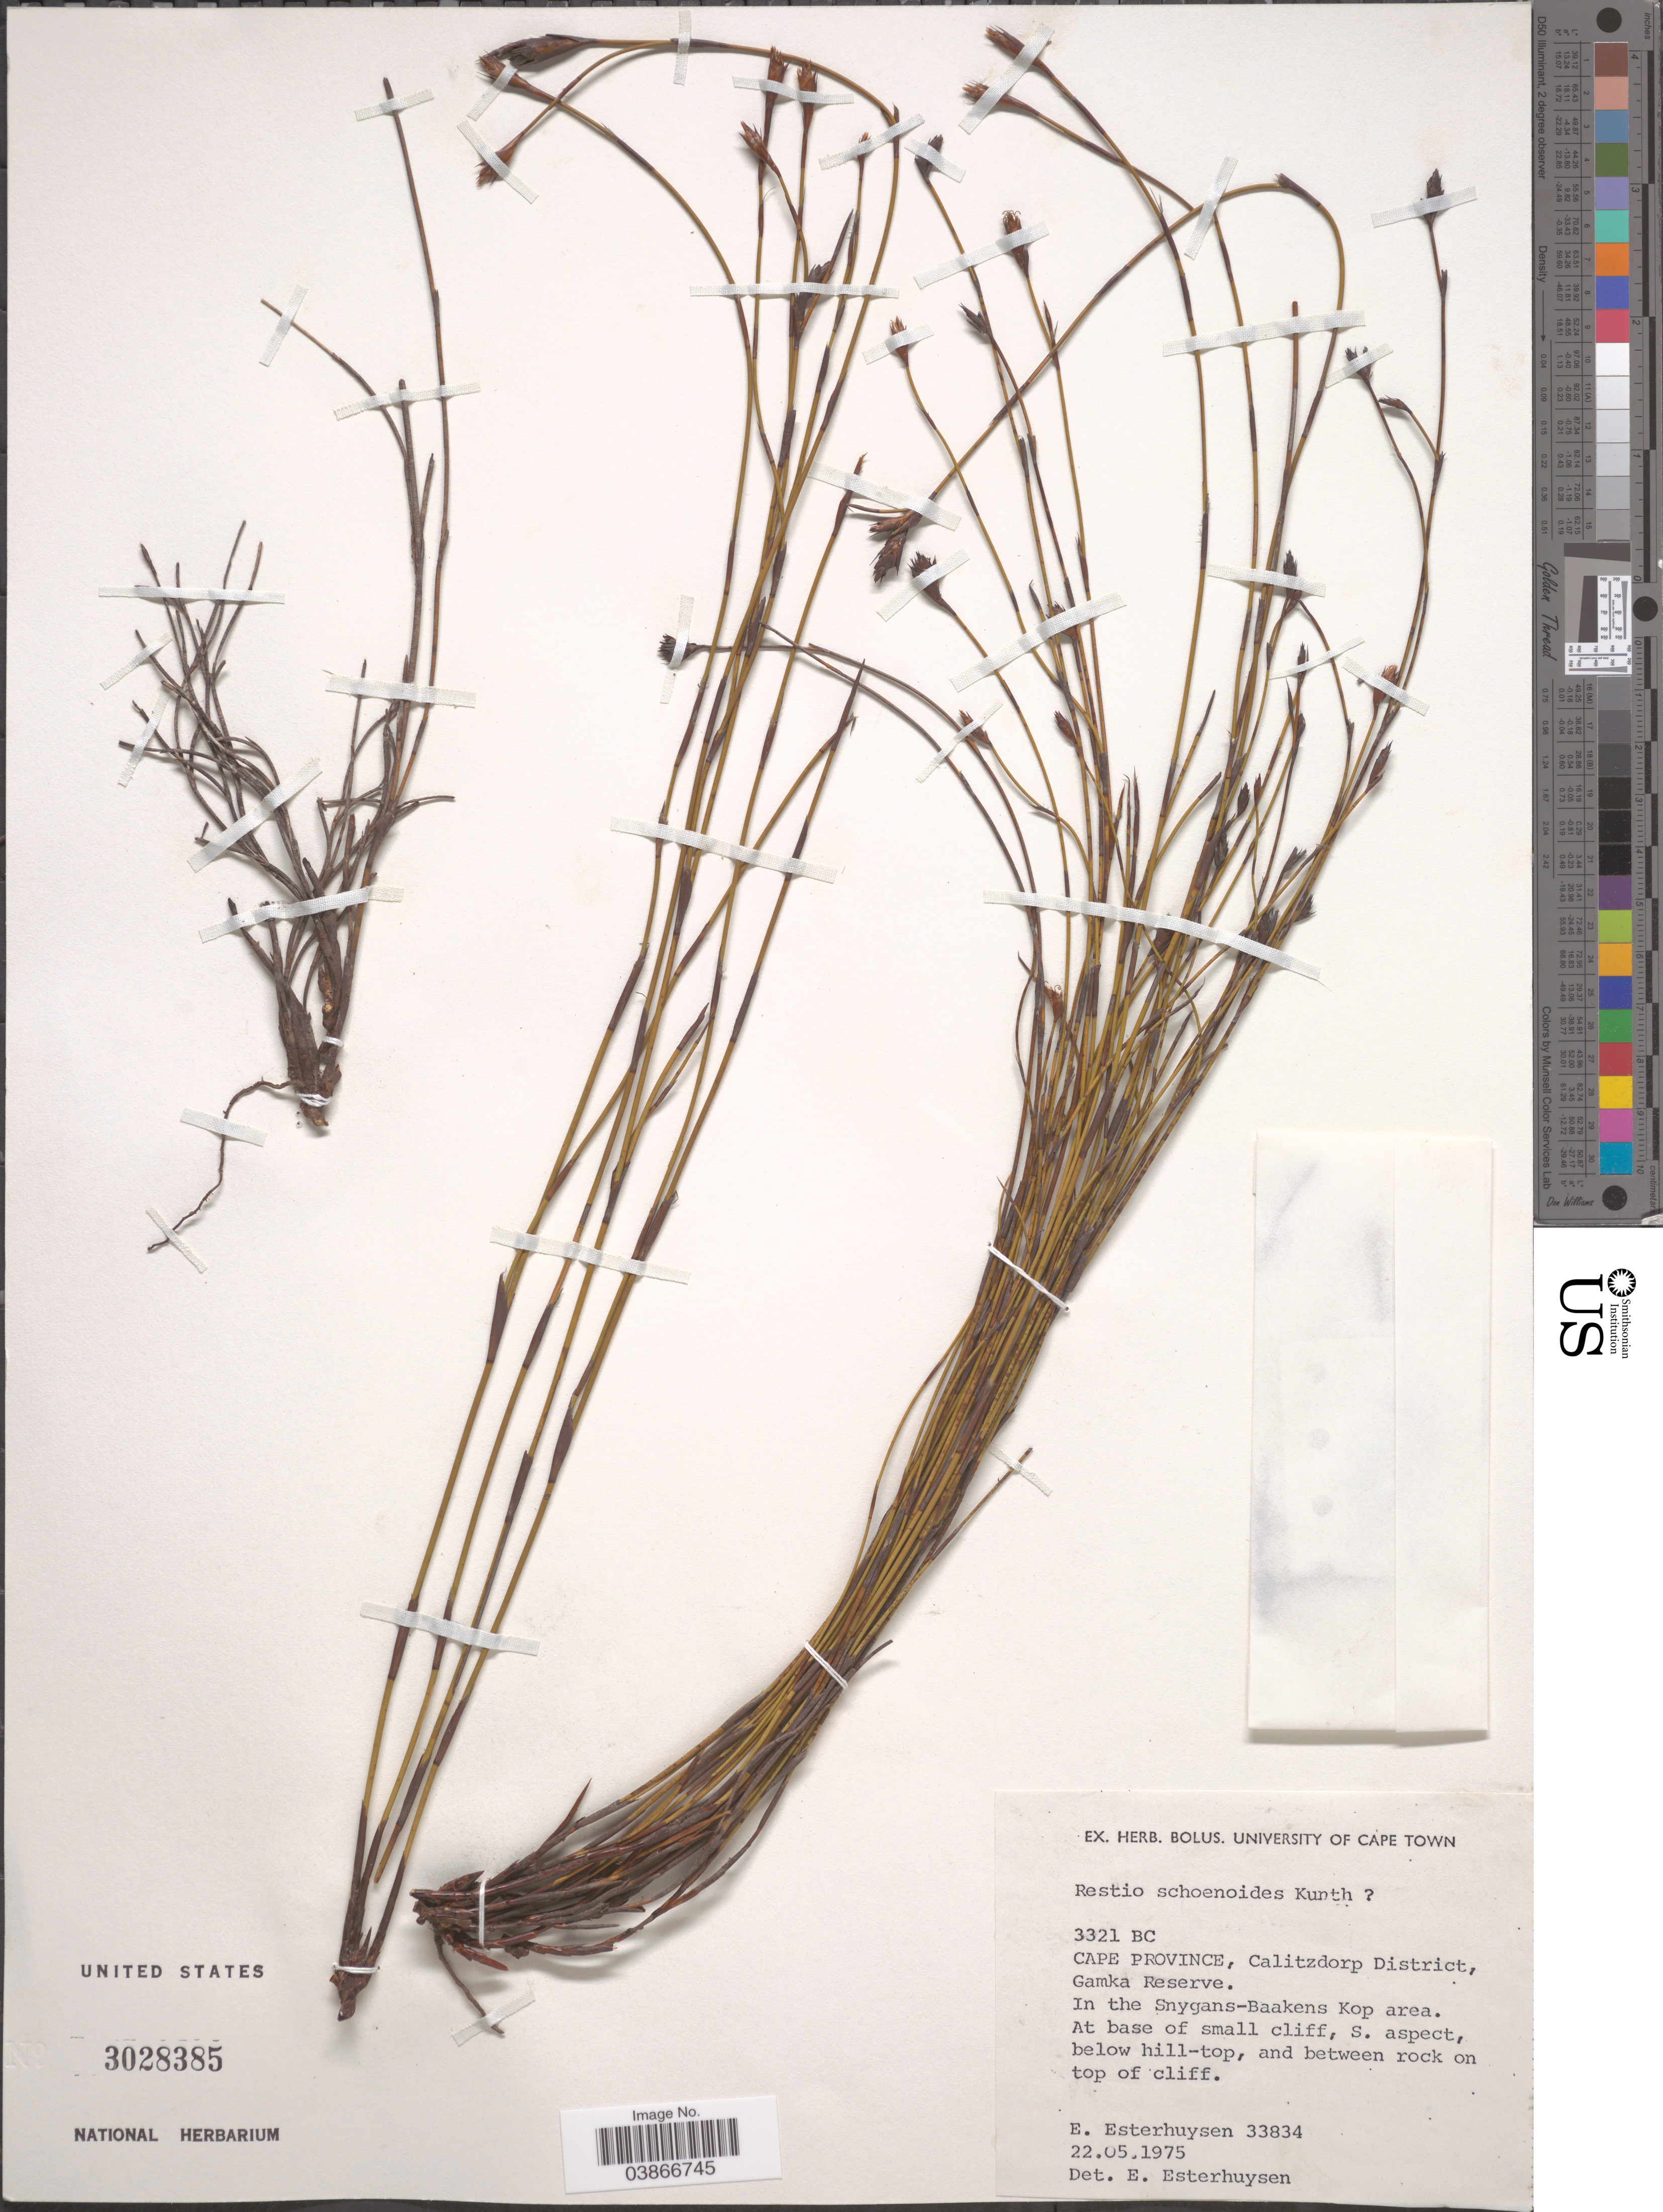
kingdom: Plantae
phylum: Tracheophyta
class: Liliopsida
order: Poales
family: Restionaceae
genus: Restio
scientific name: Restio schoenoides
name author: Kunth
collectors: E. E. Esterhuysen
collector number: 33834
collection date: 1975-05-22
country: South Africa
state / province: Western Cape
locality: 3321 BC. Calitzdorp District, Gamka Reserve. In the Snygans-Baakens Kop area.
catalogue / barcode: US 3028385